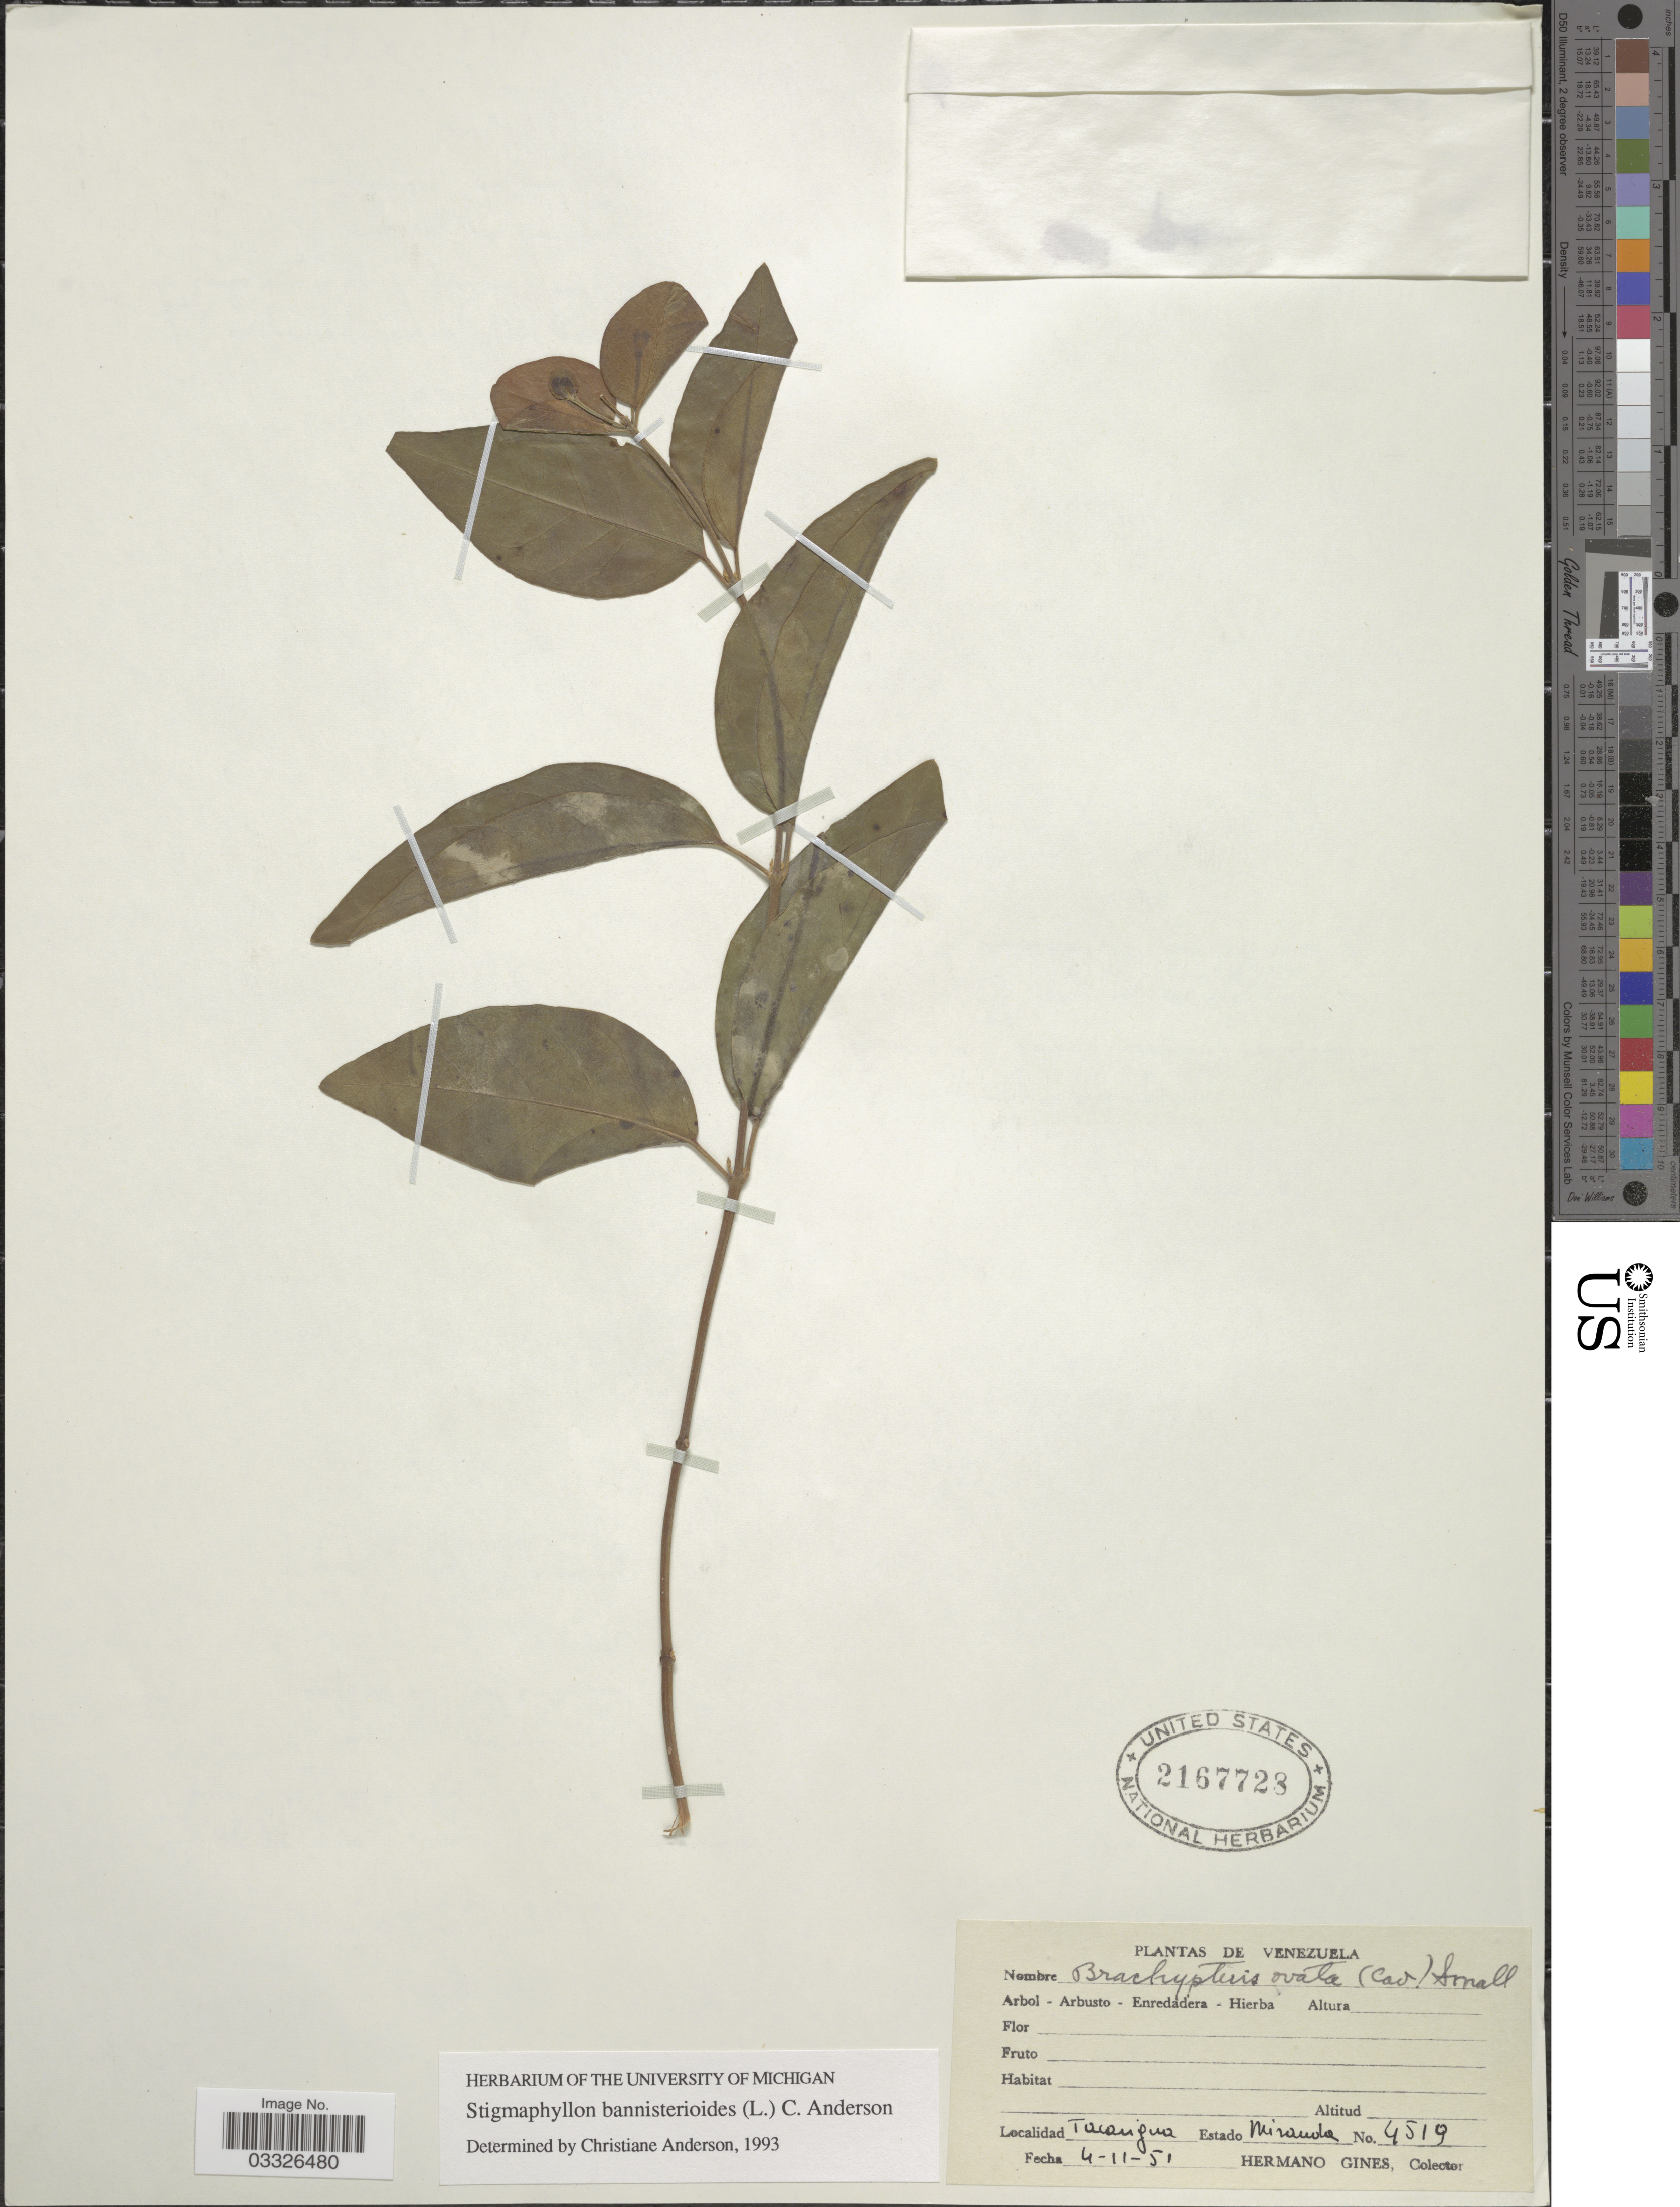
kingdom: Plantae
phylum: Tracheophyta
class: Magnoliopsida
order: Malpighiales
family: Malpighiaceae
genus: Stigmaphyllon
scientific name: Stigmaphyllon bannisterioides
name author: (L.) C.E. Anderson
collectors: Bro. Gines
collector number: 4519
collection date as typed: Transcribed d/m/y: 4/11/51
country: Venezuela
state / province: Miranda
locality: Tacarigua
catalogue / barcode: US 2167723